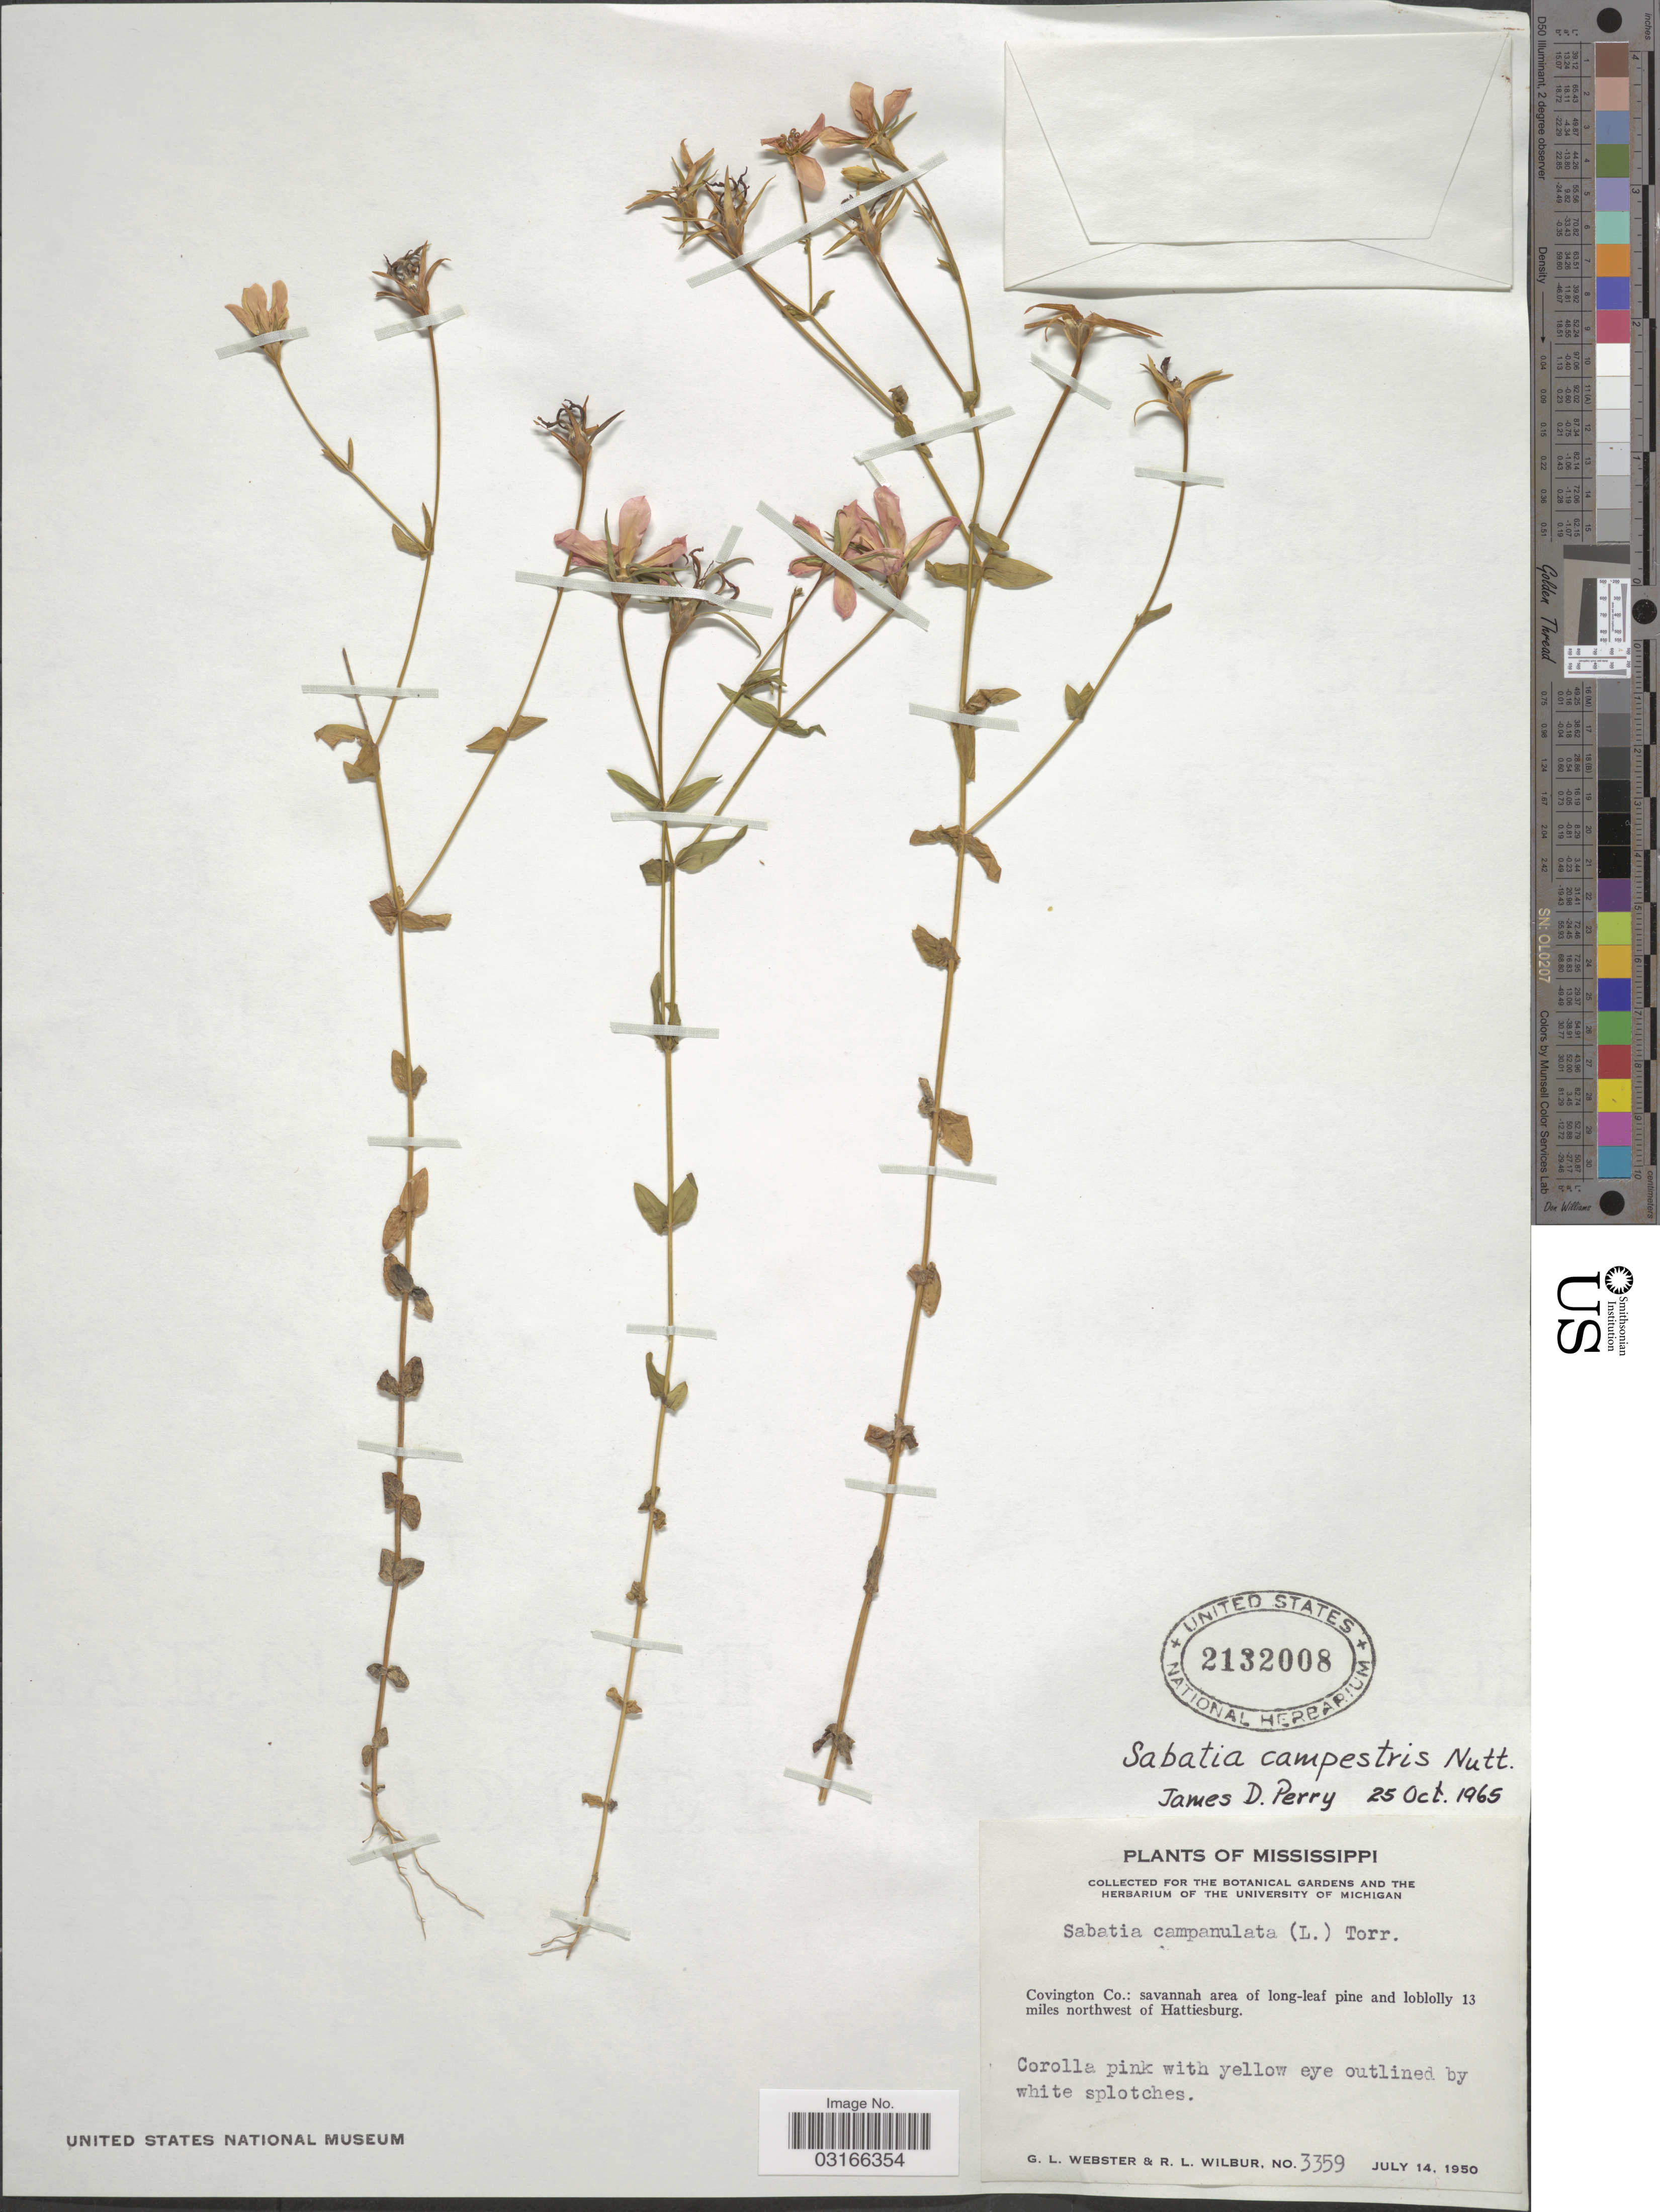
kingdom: Plantae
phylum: Tracheophyta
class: Magnoliopsida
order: Gentianales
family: Gentianaceae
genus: Sabatia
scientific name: Sabatia campestris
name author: Nutt.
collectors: G. L. Webster & R. L. Wilbur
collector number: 3359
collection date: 1950-07-14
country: United States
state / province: Mississippi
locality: Covington Co.: savannah area of long-leaf pine and loblolly 13 miles northwest of Hattiesburg.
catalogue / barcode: US 2132008